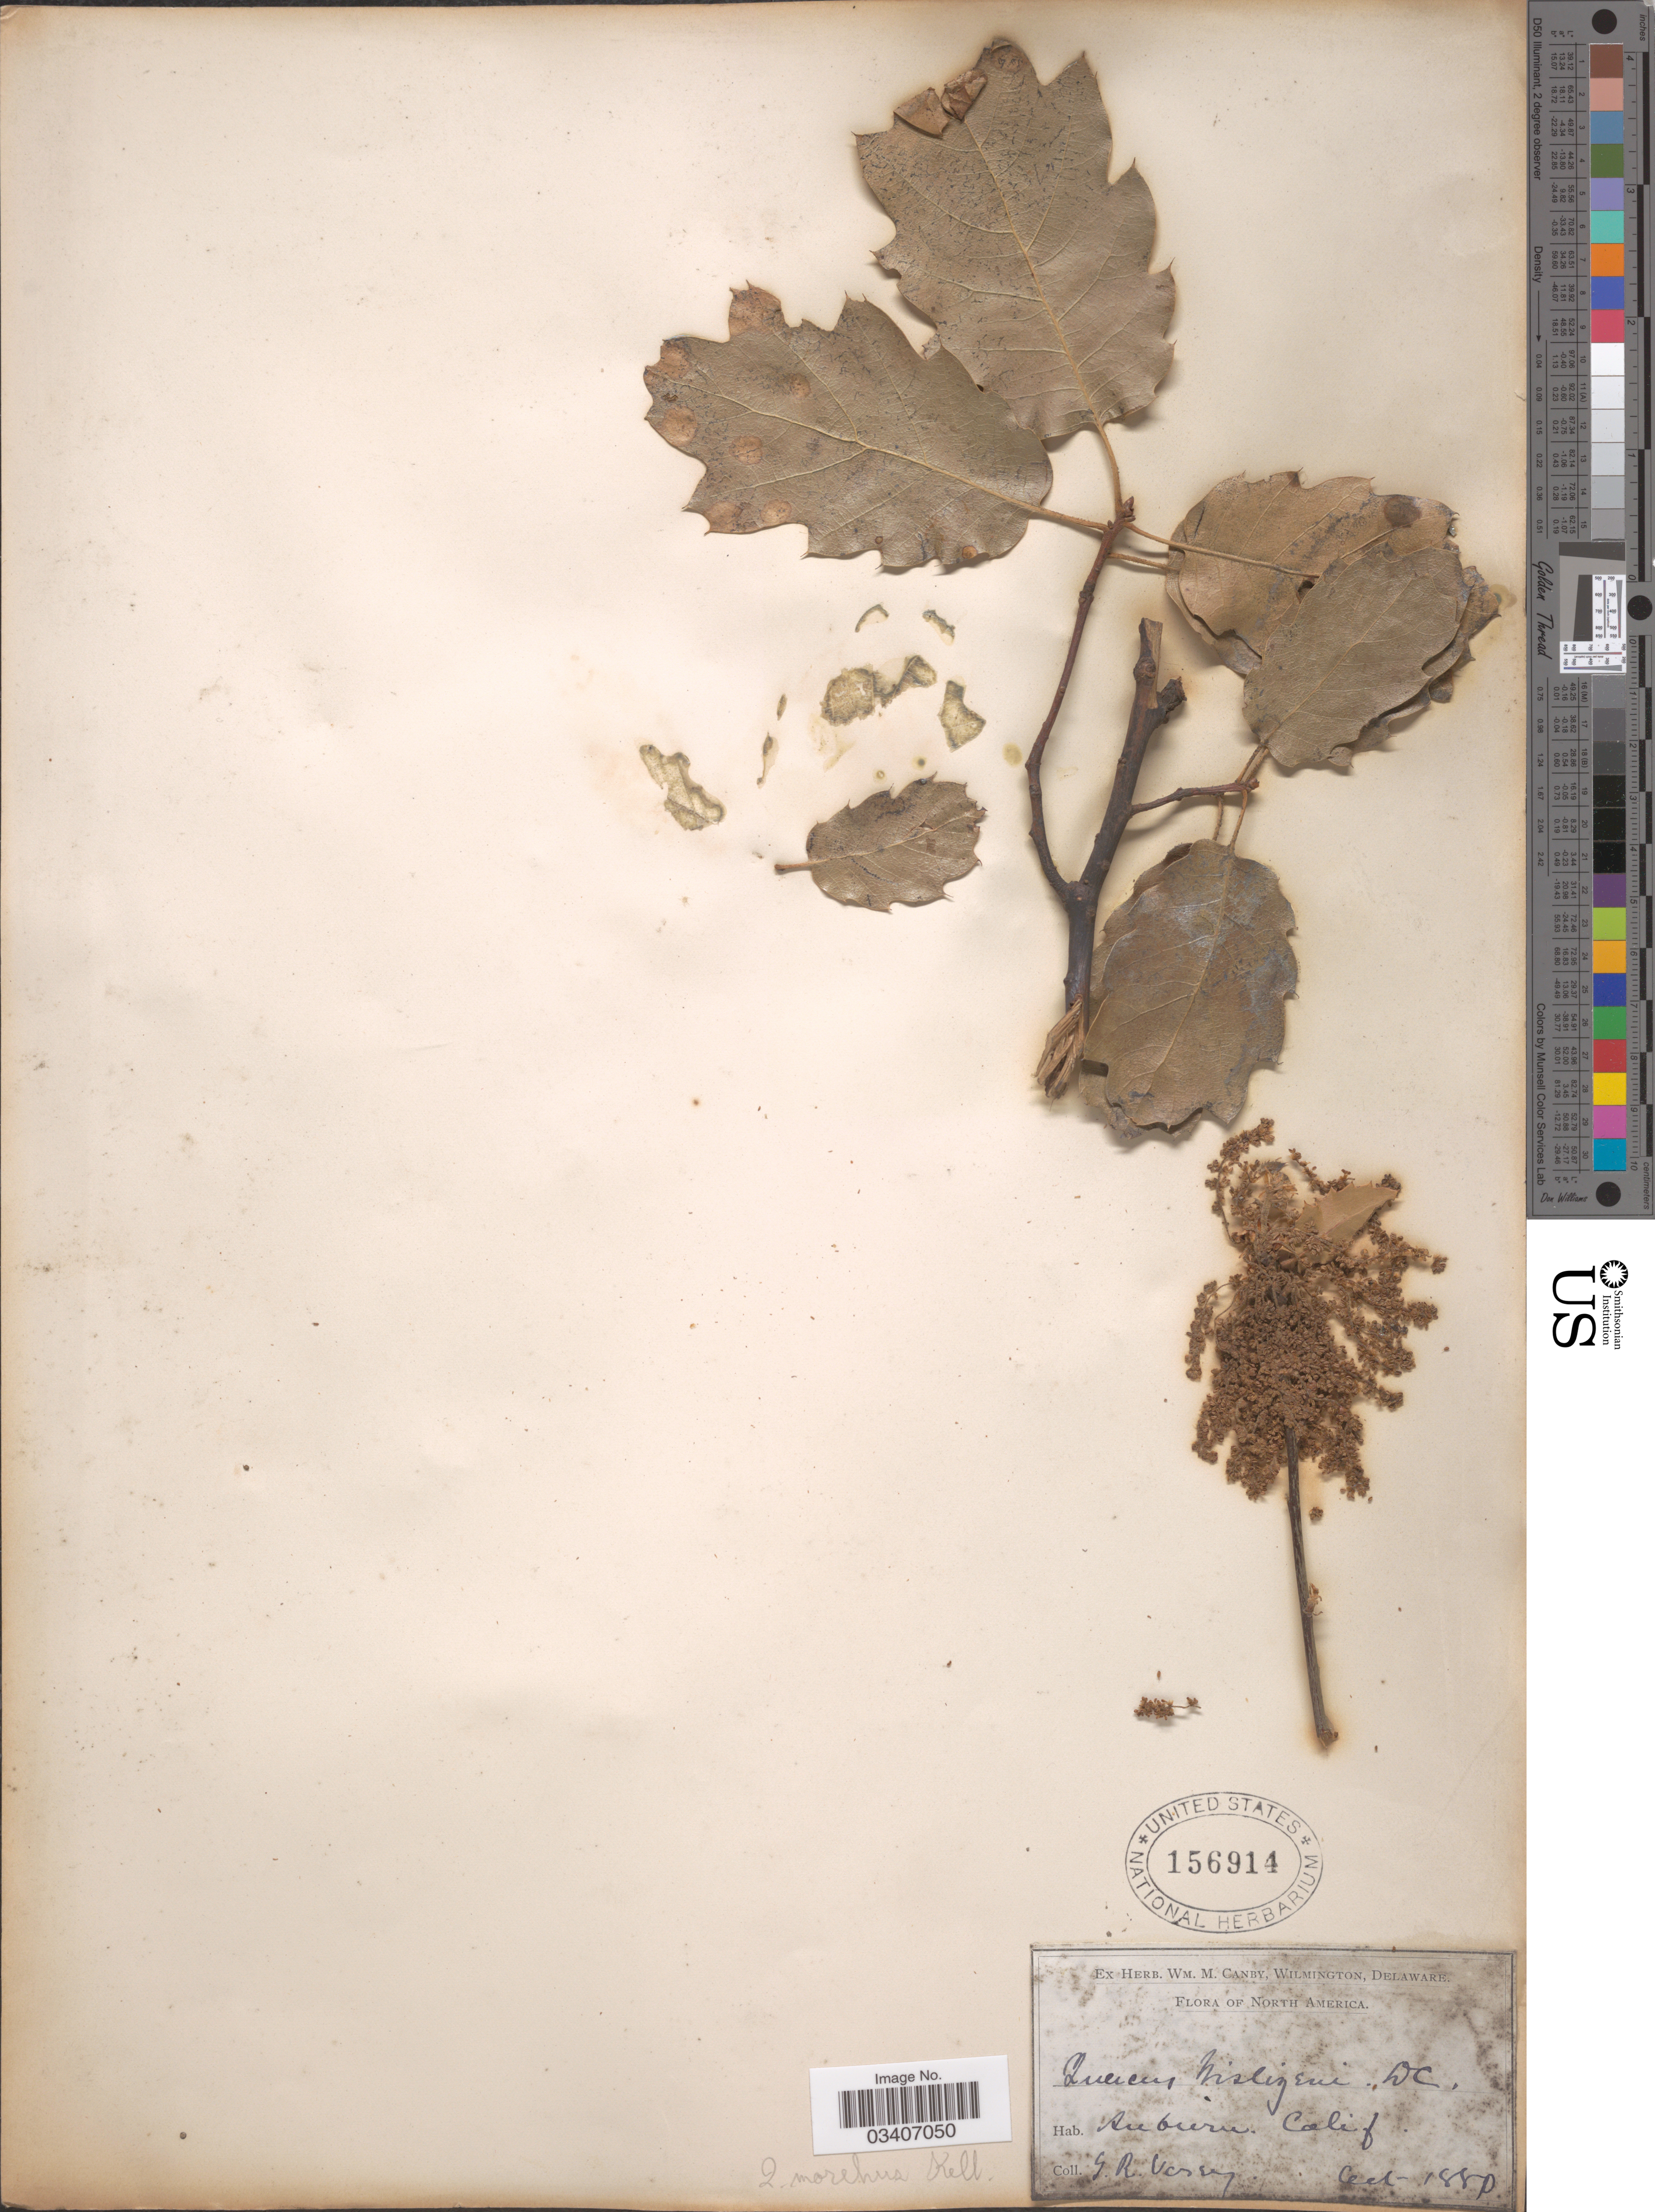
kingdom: Plantae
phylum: Tracheophyta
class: Magnoliopsida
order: Fagales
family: Fagaceae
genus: Quercus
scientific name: Quercus x moreha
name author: Kellogg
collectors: G. R. Vasey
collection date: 1880-10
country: United States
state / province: California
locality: Auburn.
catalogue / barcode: US 156914